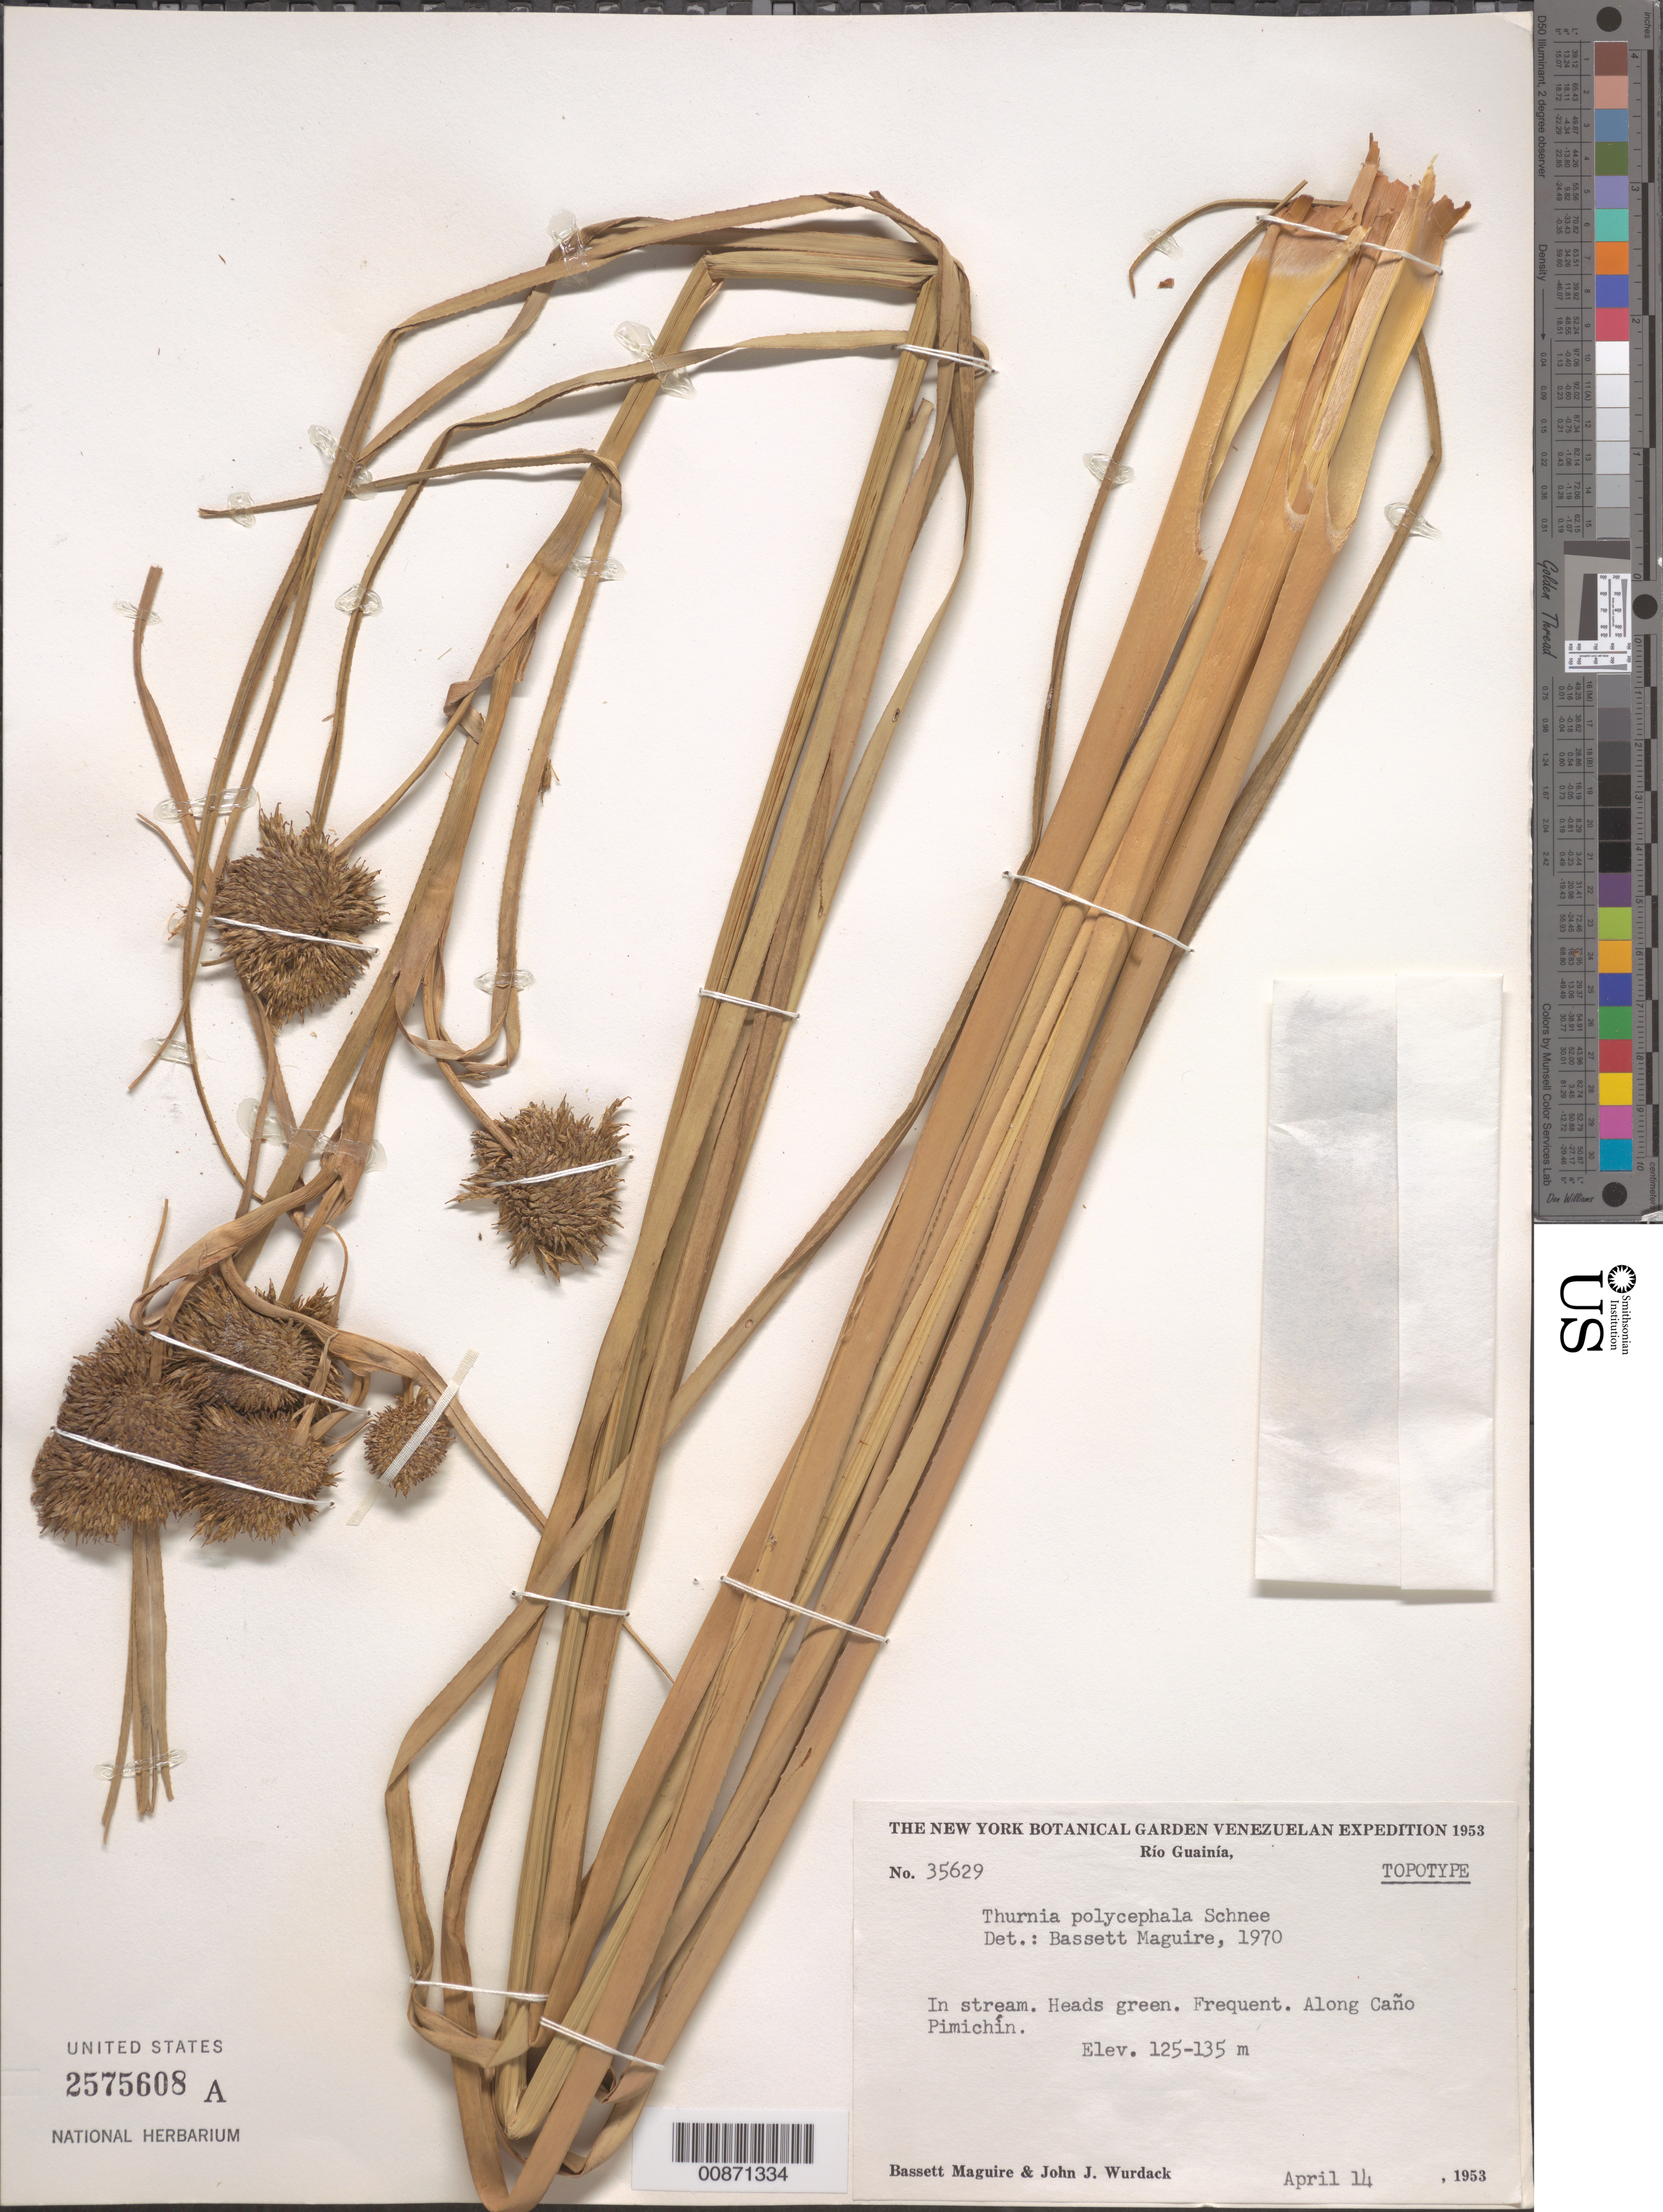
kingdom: Plantae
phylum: Tracheophyta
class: Liliopsida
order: Poales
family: Thurniaceae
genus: Thurnia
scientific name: Thurnia polycephala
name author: Schnee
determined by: Maguire, Bassett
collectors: B. Maguire & J. J. Wurdack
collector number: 35629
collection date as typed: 14-Apr-53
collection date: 1953-04-14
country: Venezuela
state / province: Amazonas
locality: Río Guainía, along Caño Pimichín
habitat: In stream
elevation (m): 125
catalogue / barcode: US 2575608A